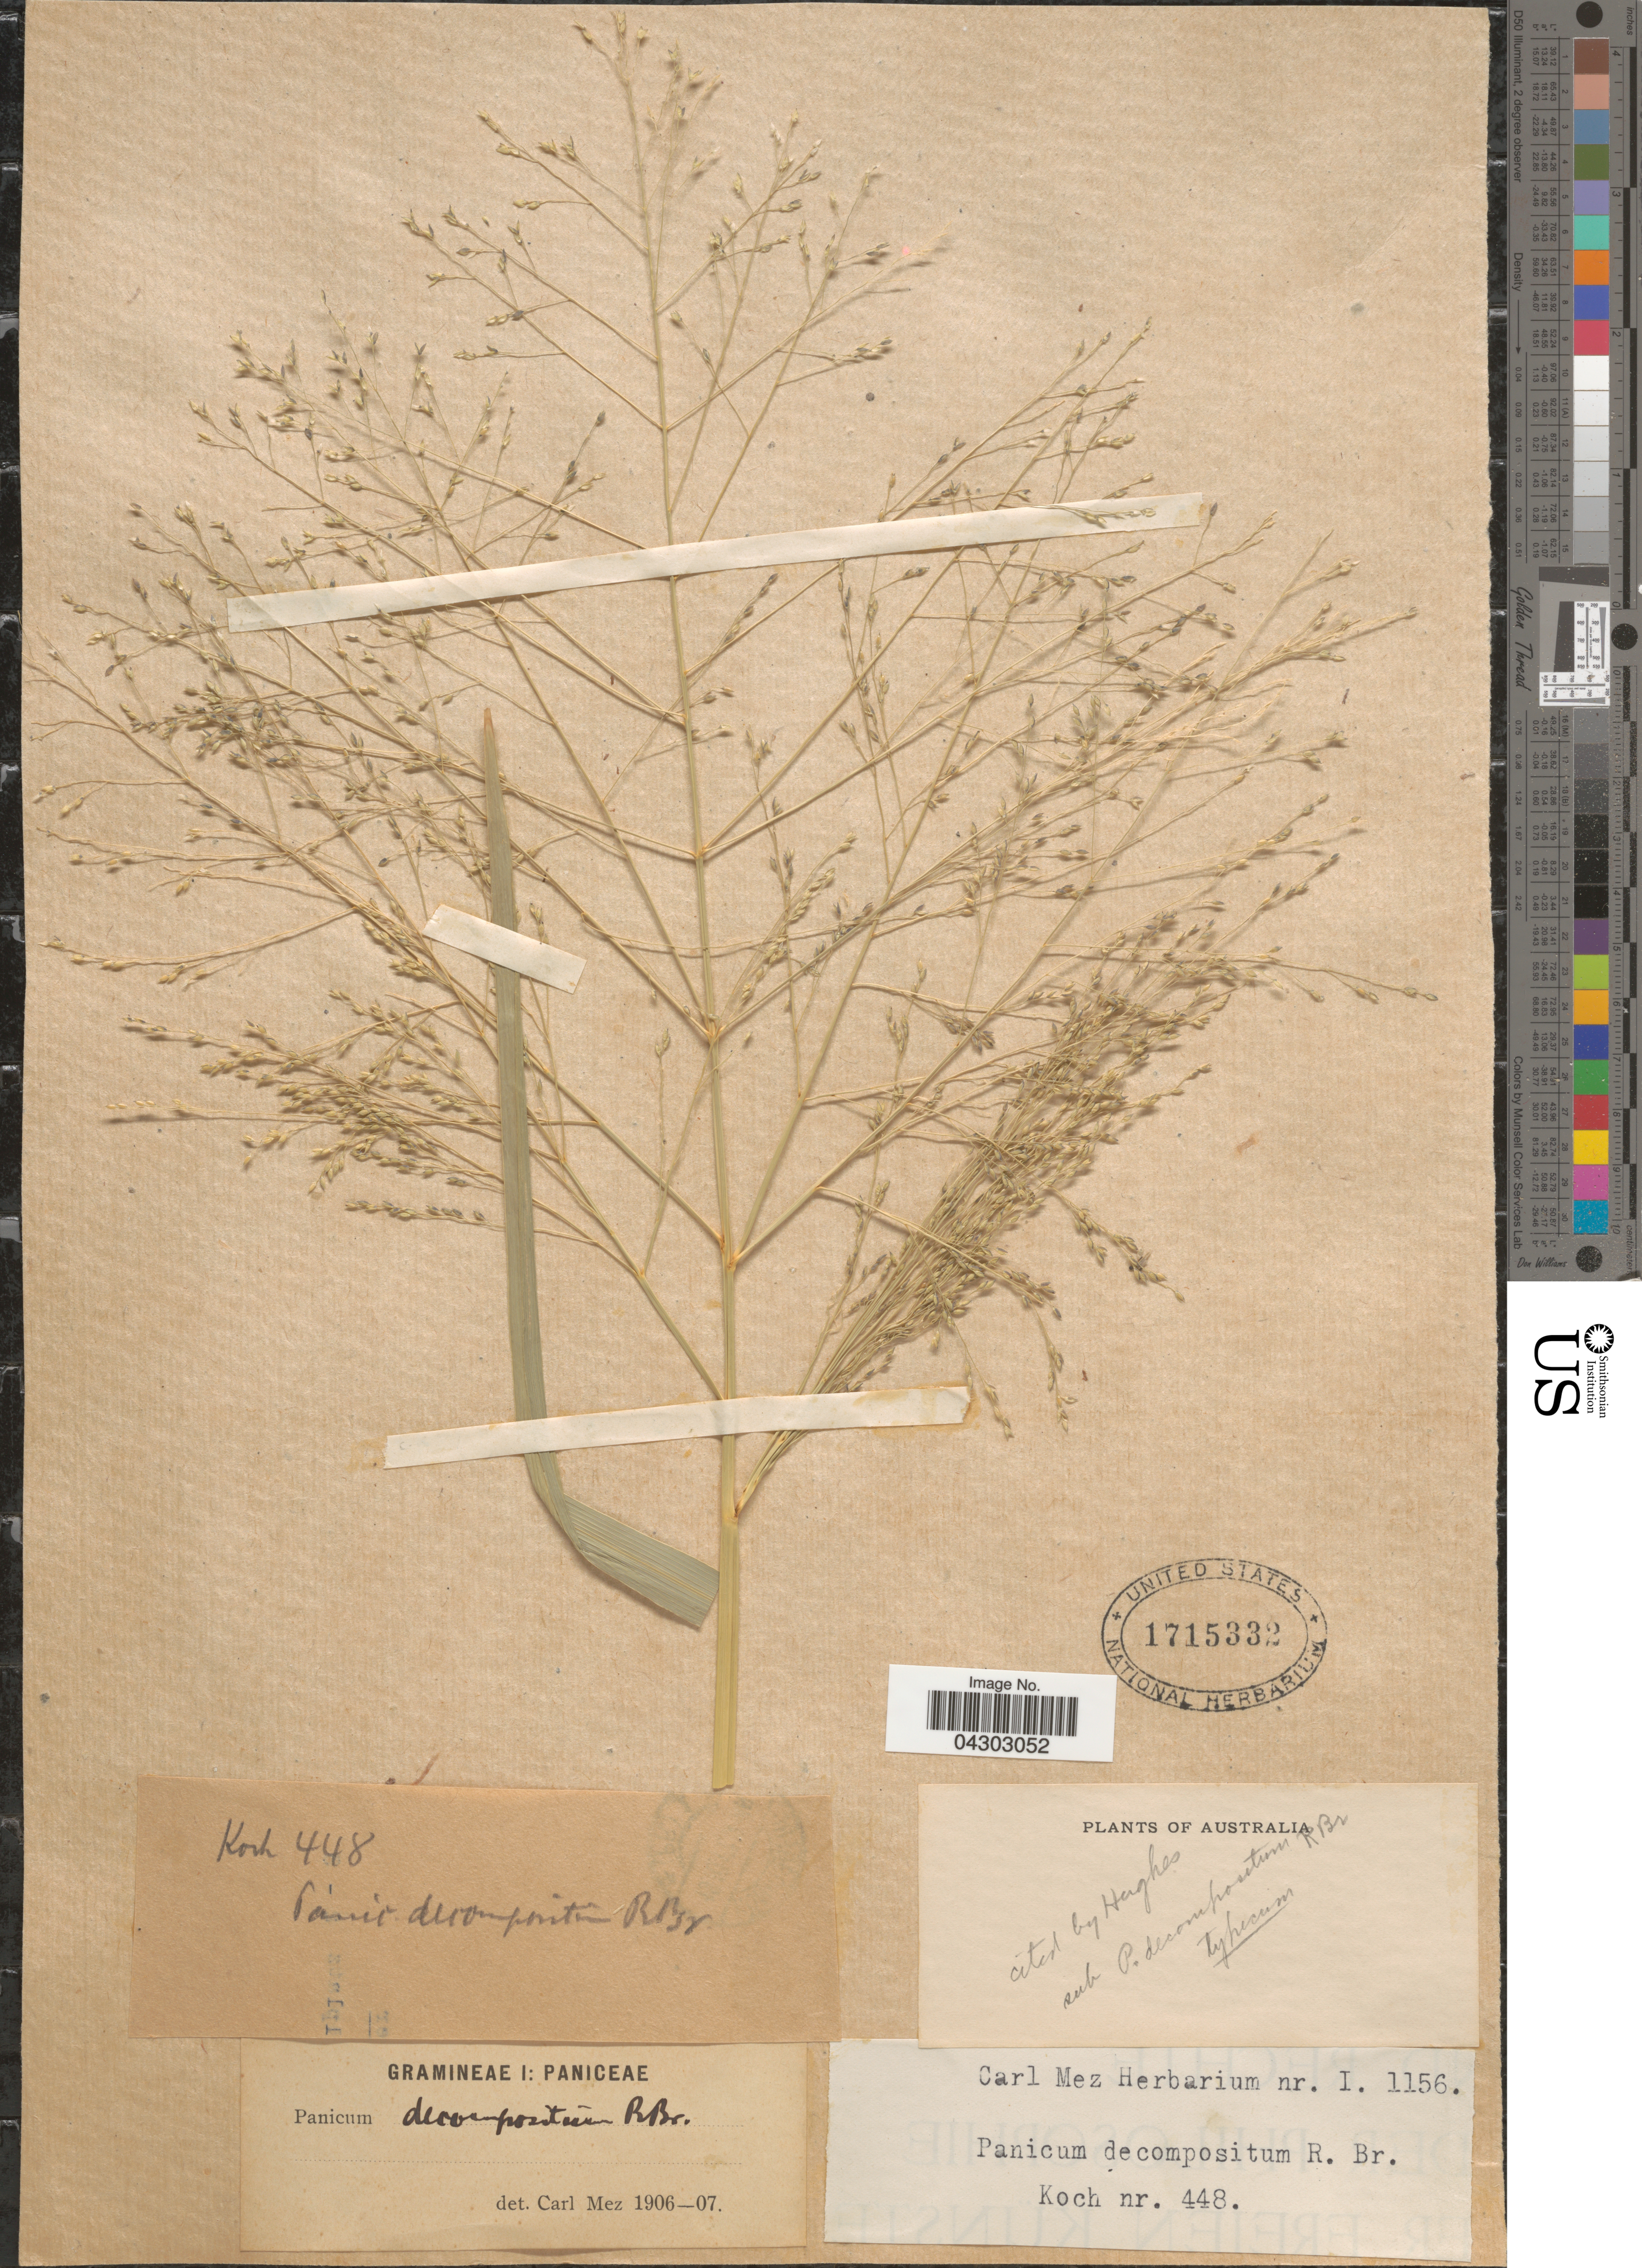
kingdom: Plantae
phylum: Tracheophyta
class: Liliopsida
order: Poales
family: Poaceae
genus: Panicum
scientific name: Panicum decompositum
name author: R. Br.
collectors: -- Koch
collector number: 448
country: Australia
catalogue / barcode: US 1715332